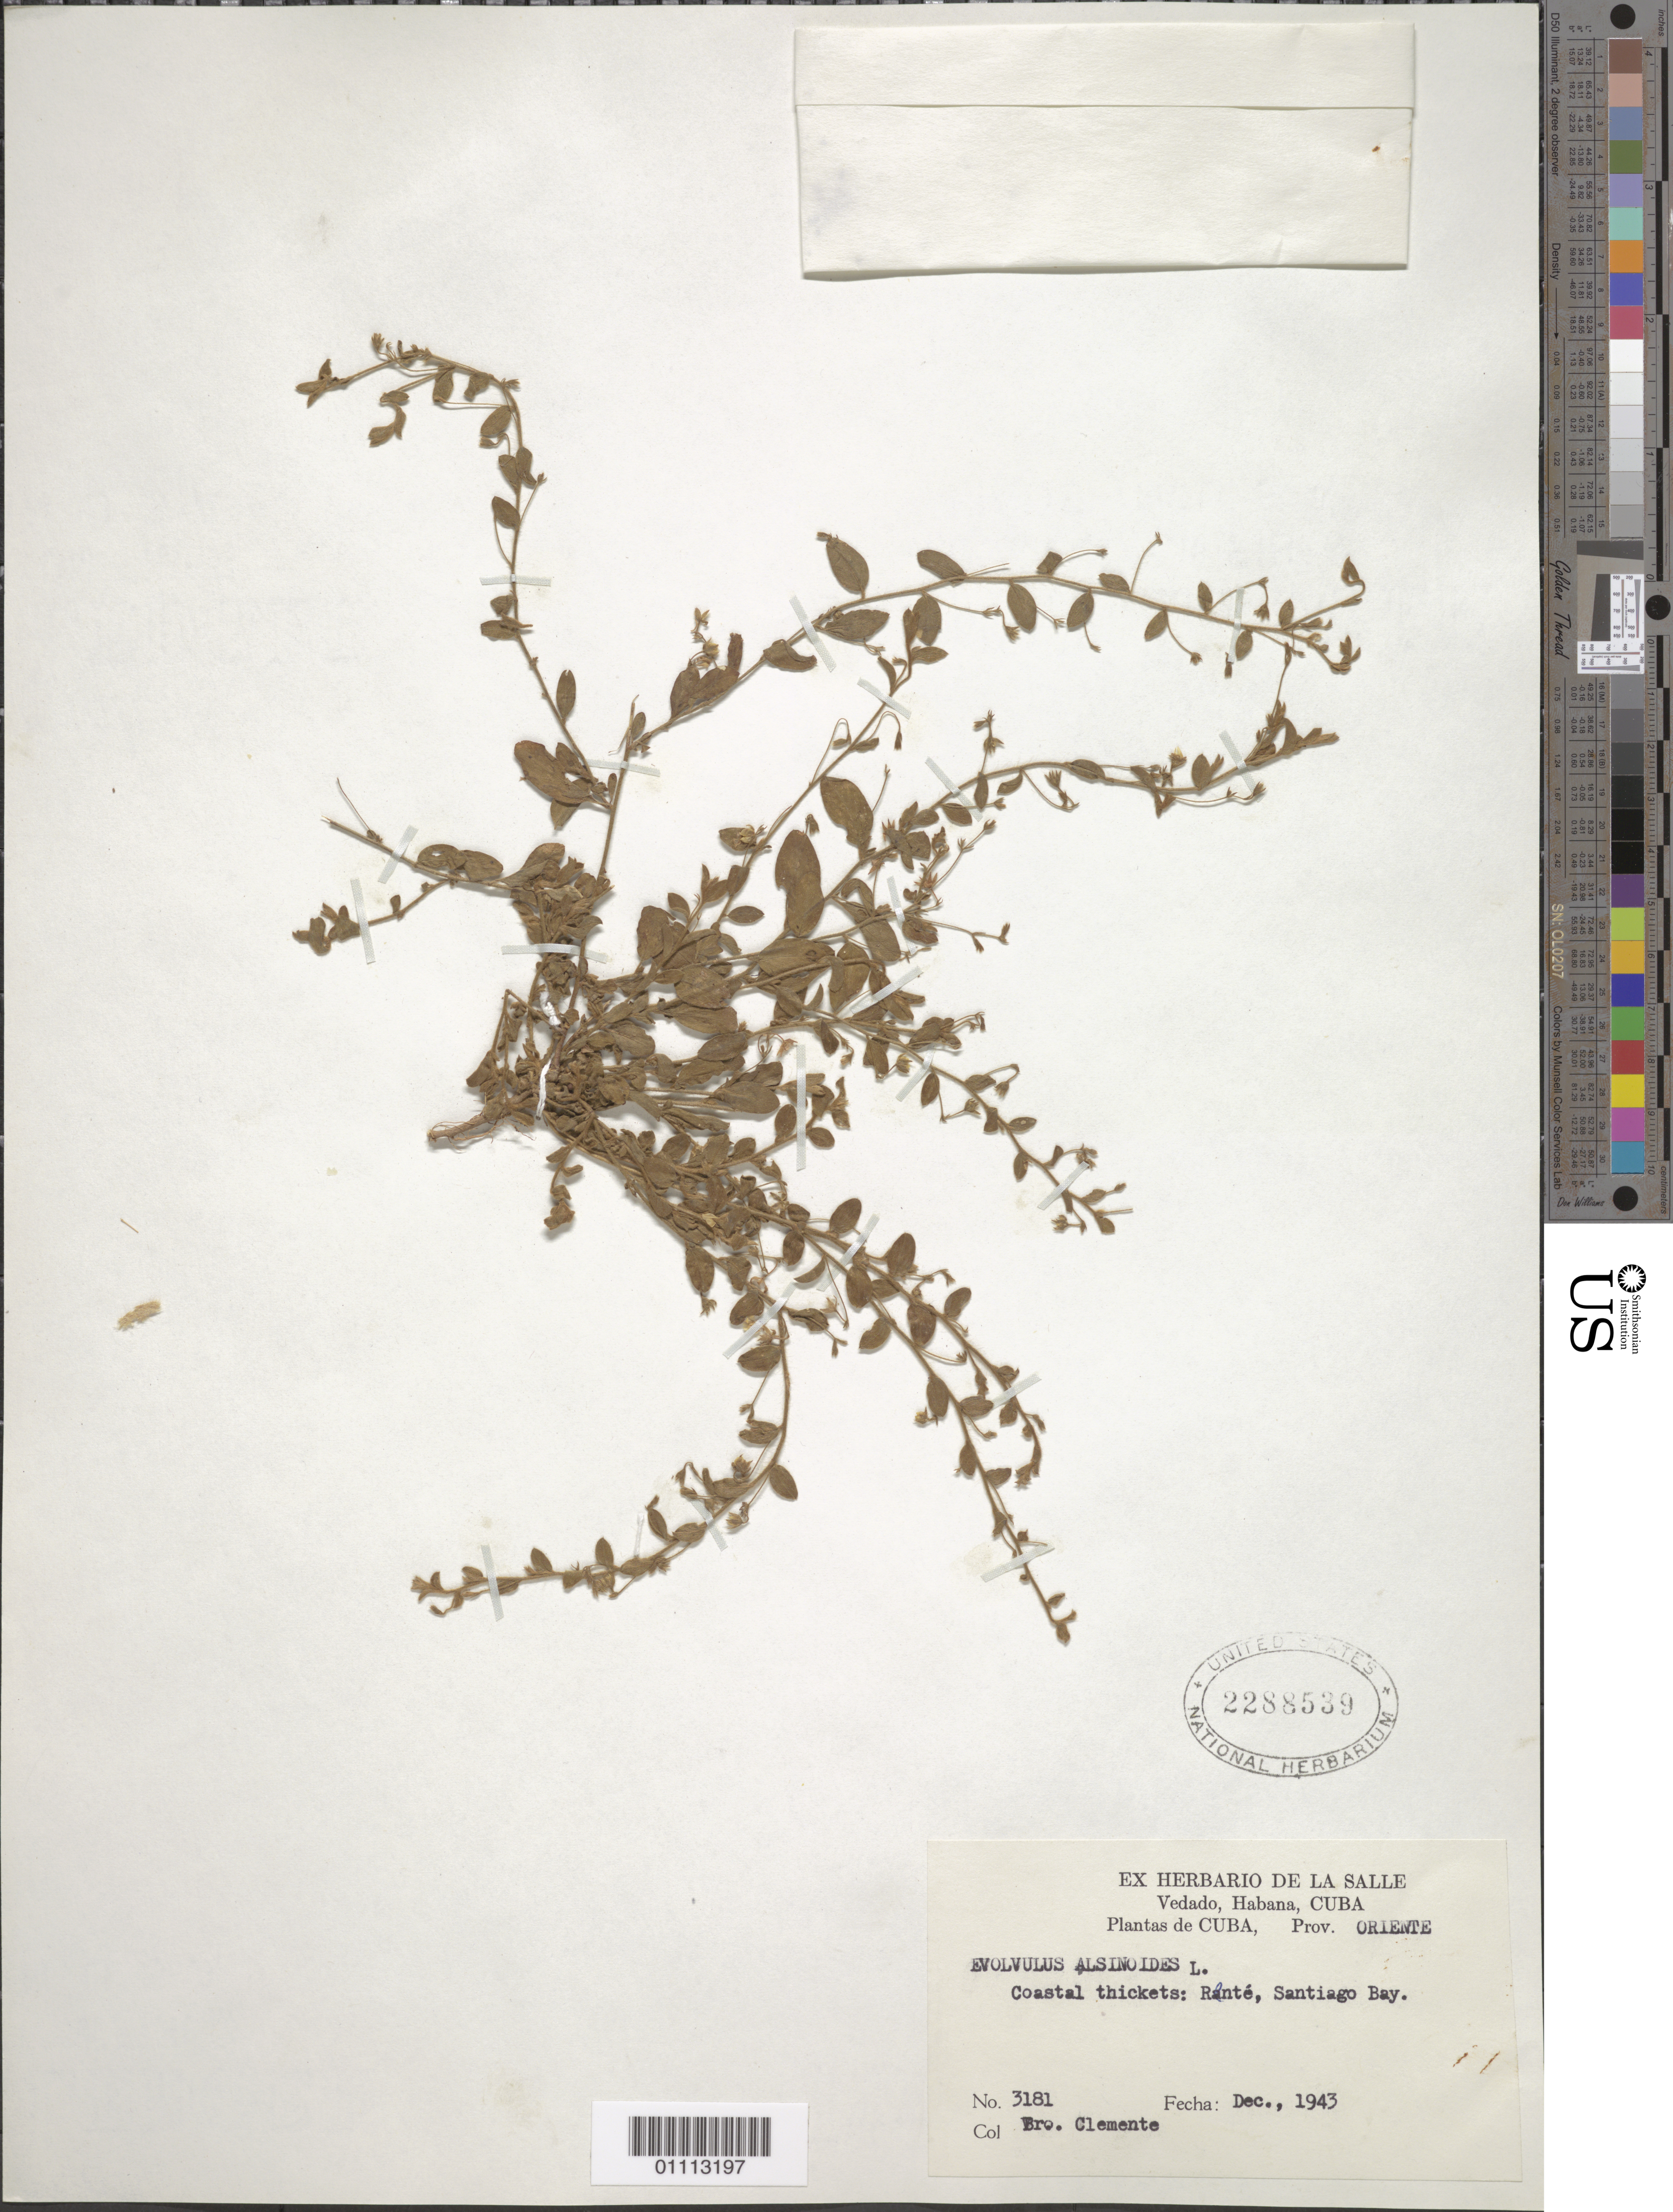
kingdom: Plantae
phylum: Tracheophyta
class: Magnoliopsida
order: Solanales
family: Convolvulaceae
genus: Evolvulus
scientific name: Evolvulus alsinoides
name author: (L.) L.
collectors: Bro. Clemente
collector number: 3181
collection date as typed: Dec 1943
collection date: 1943-12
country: Cuba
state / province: Santiago de Cuba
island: Cuba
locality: Coastal thickets: Rente, Santiago Bay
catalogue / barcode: US 2288539